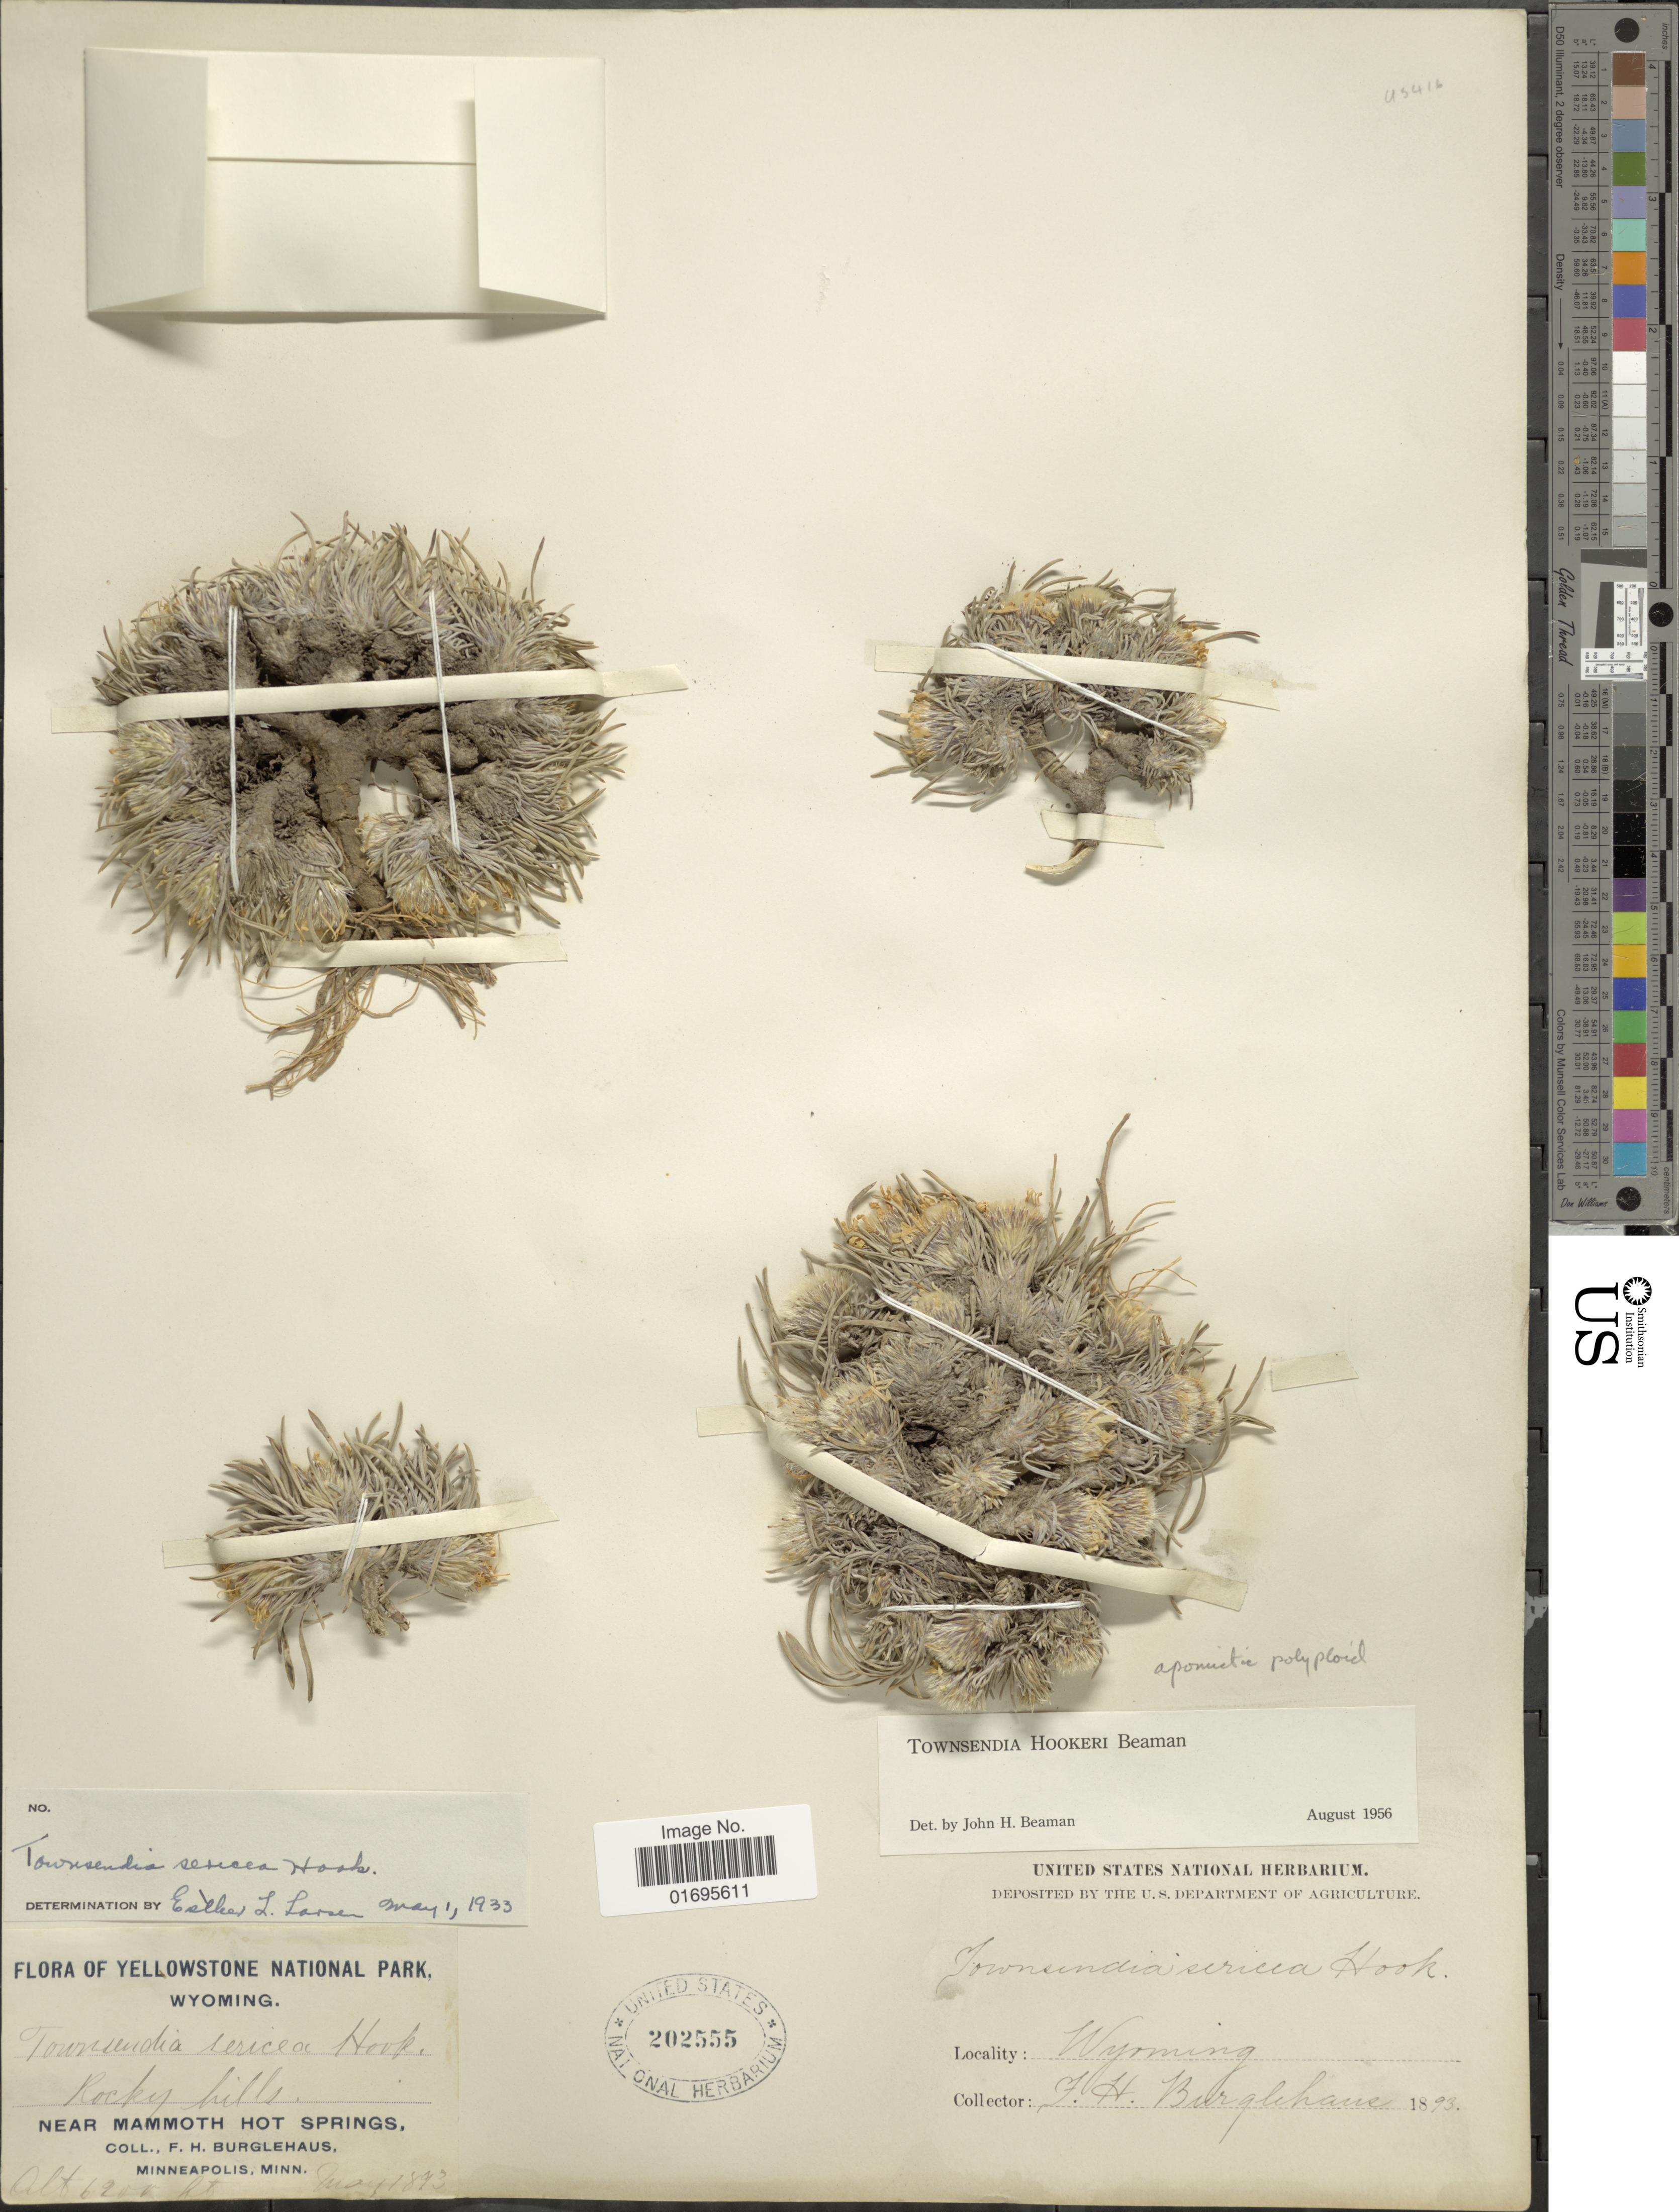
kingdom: Plantae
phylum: Tracheophyta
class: Magnoliopsida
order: Asterales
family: Asteraceae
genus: Townsendia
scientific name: Townsendia hookeri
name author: Beaman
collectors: F. Burglehaus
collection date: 1893-05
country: United States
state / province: Wyoming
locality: Rocky hills, near Mammoth Hot Springs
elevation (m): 1890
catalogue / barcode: US 202555